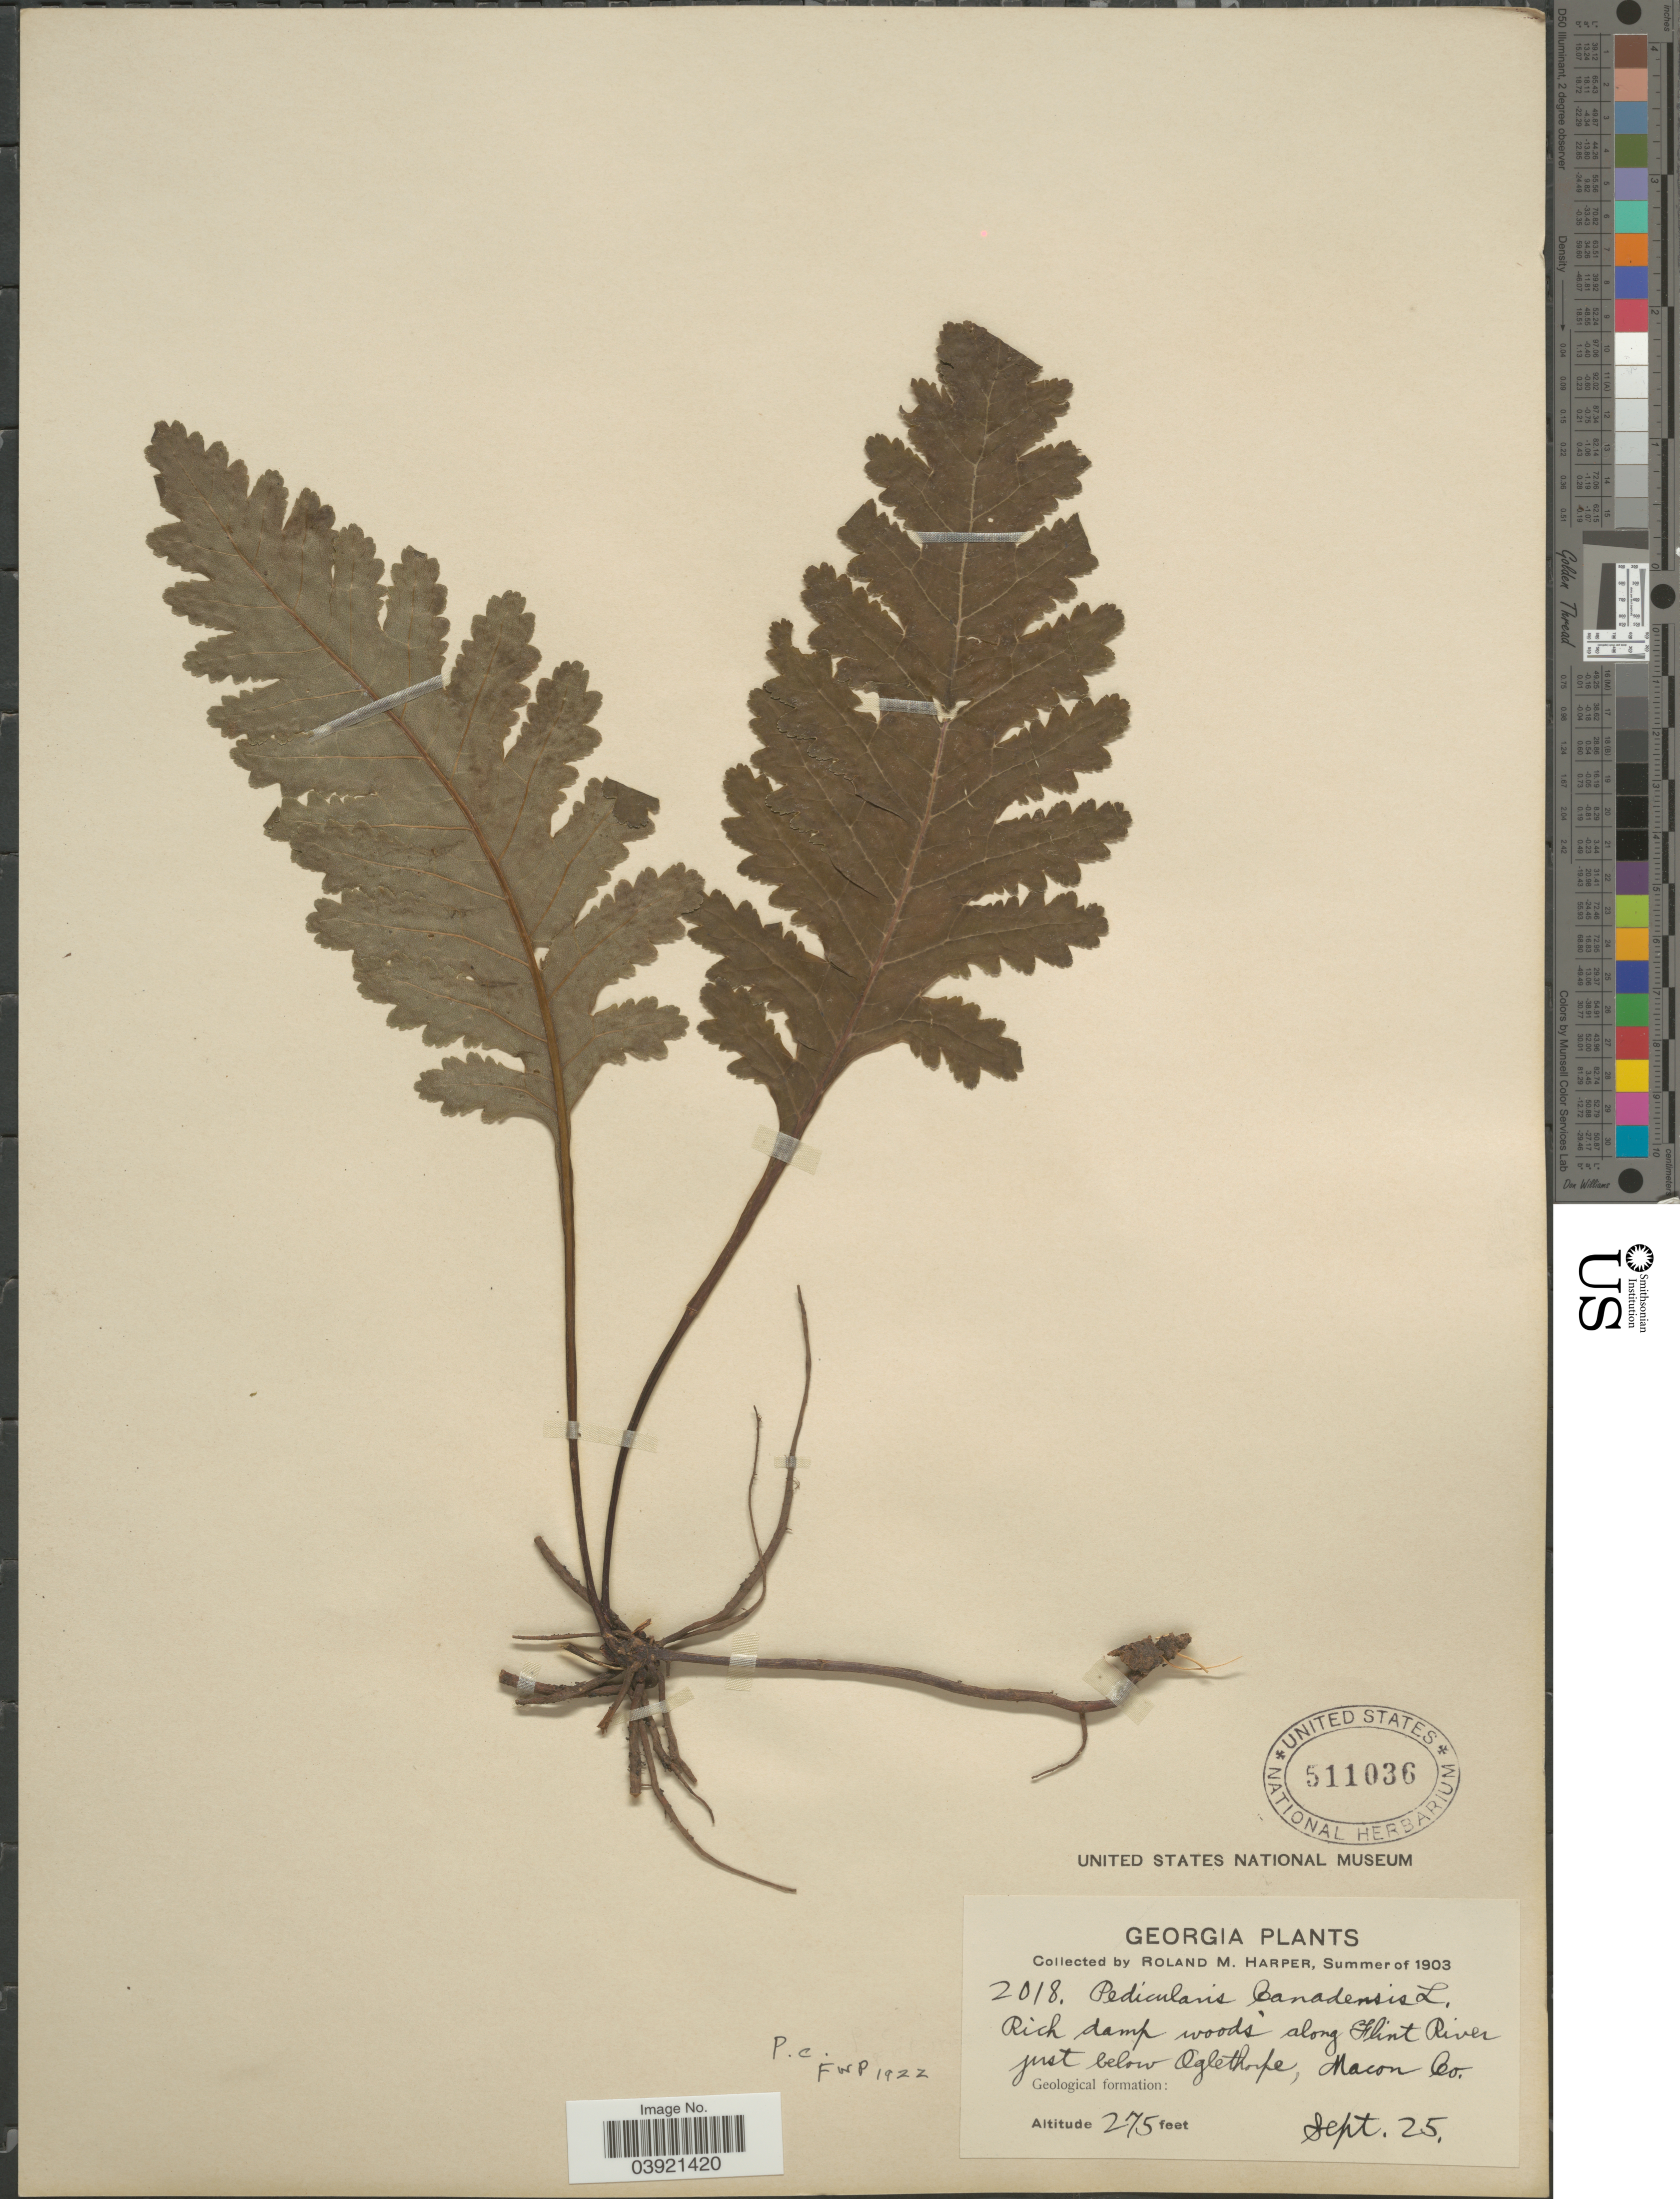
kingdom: Plantae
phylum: Tracheophyta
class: Magnoliopsida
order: Lamiales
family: Orobanchaceae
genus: Pedicularis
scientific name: Pedicularis canadensis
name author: L.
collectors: R. M. Harper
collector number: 2018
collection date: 1903-09-25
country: United States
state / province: Georgia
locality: Rich damp woods along Flint River just below Oglethorpe, Macon Co.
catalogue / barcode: US 511036